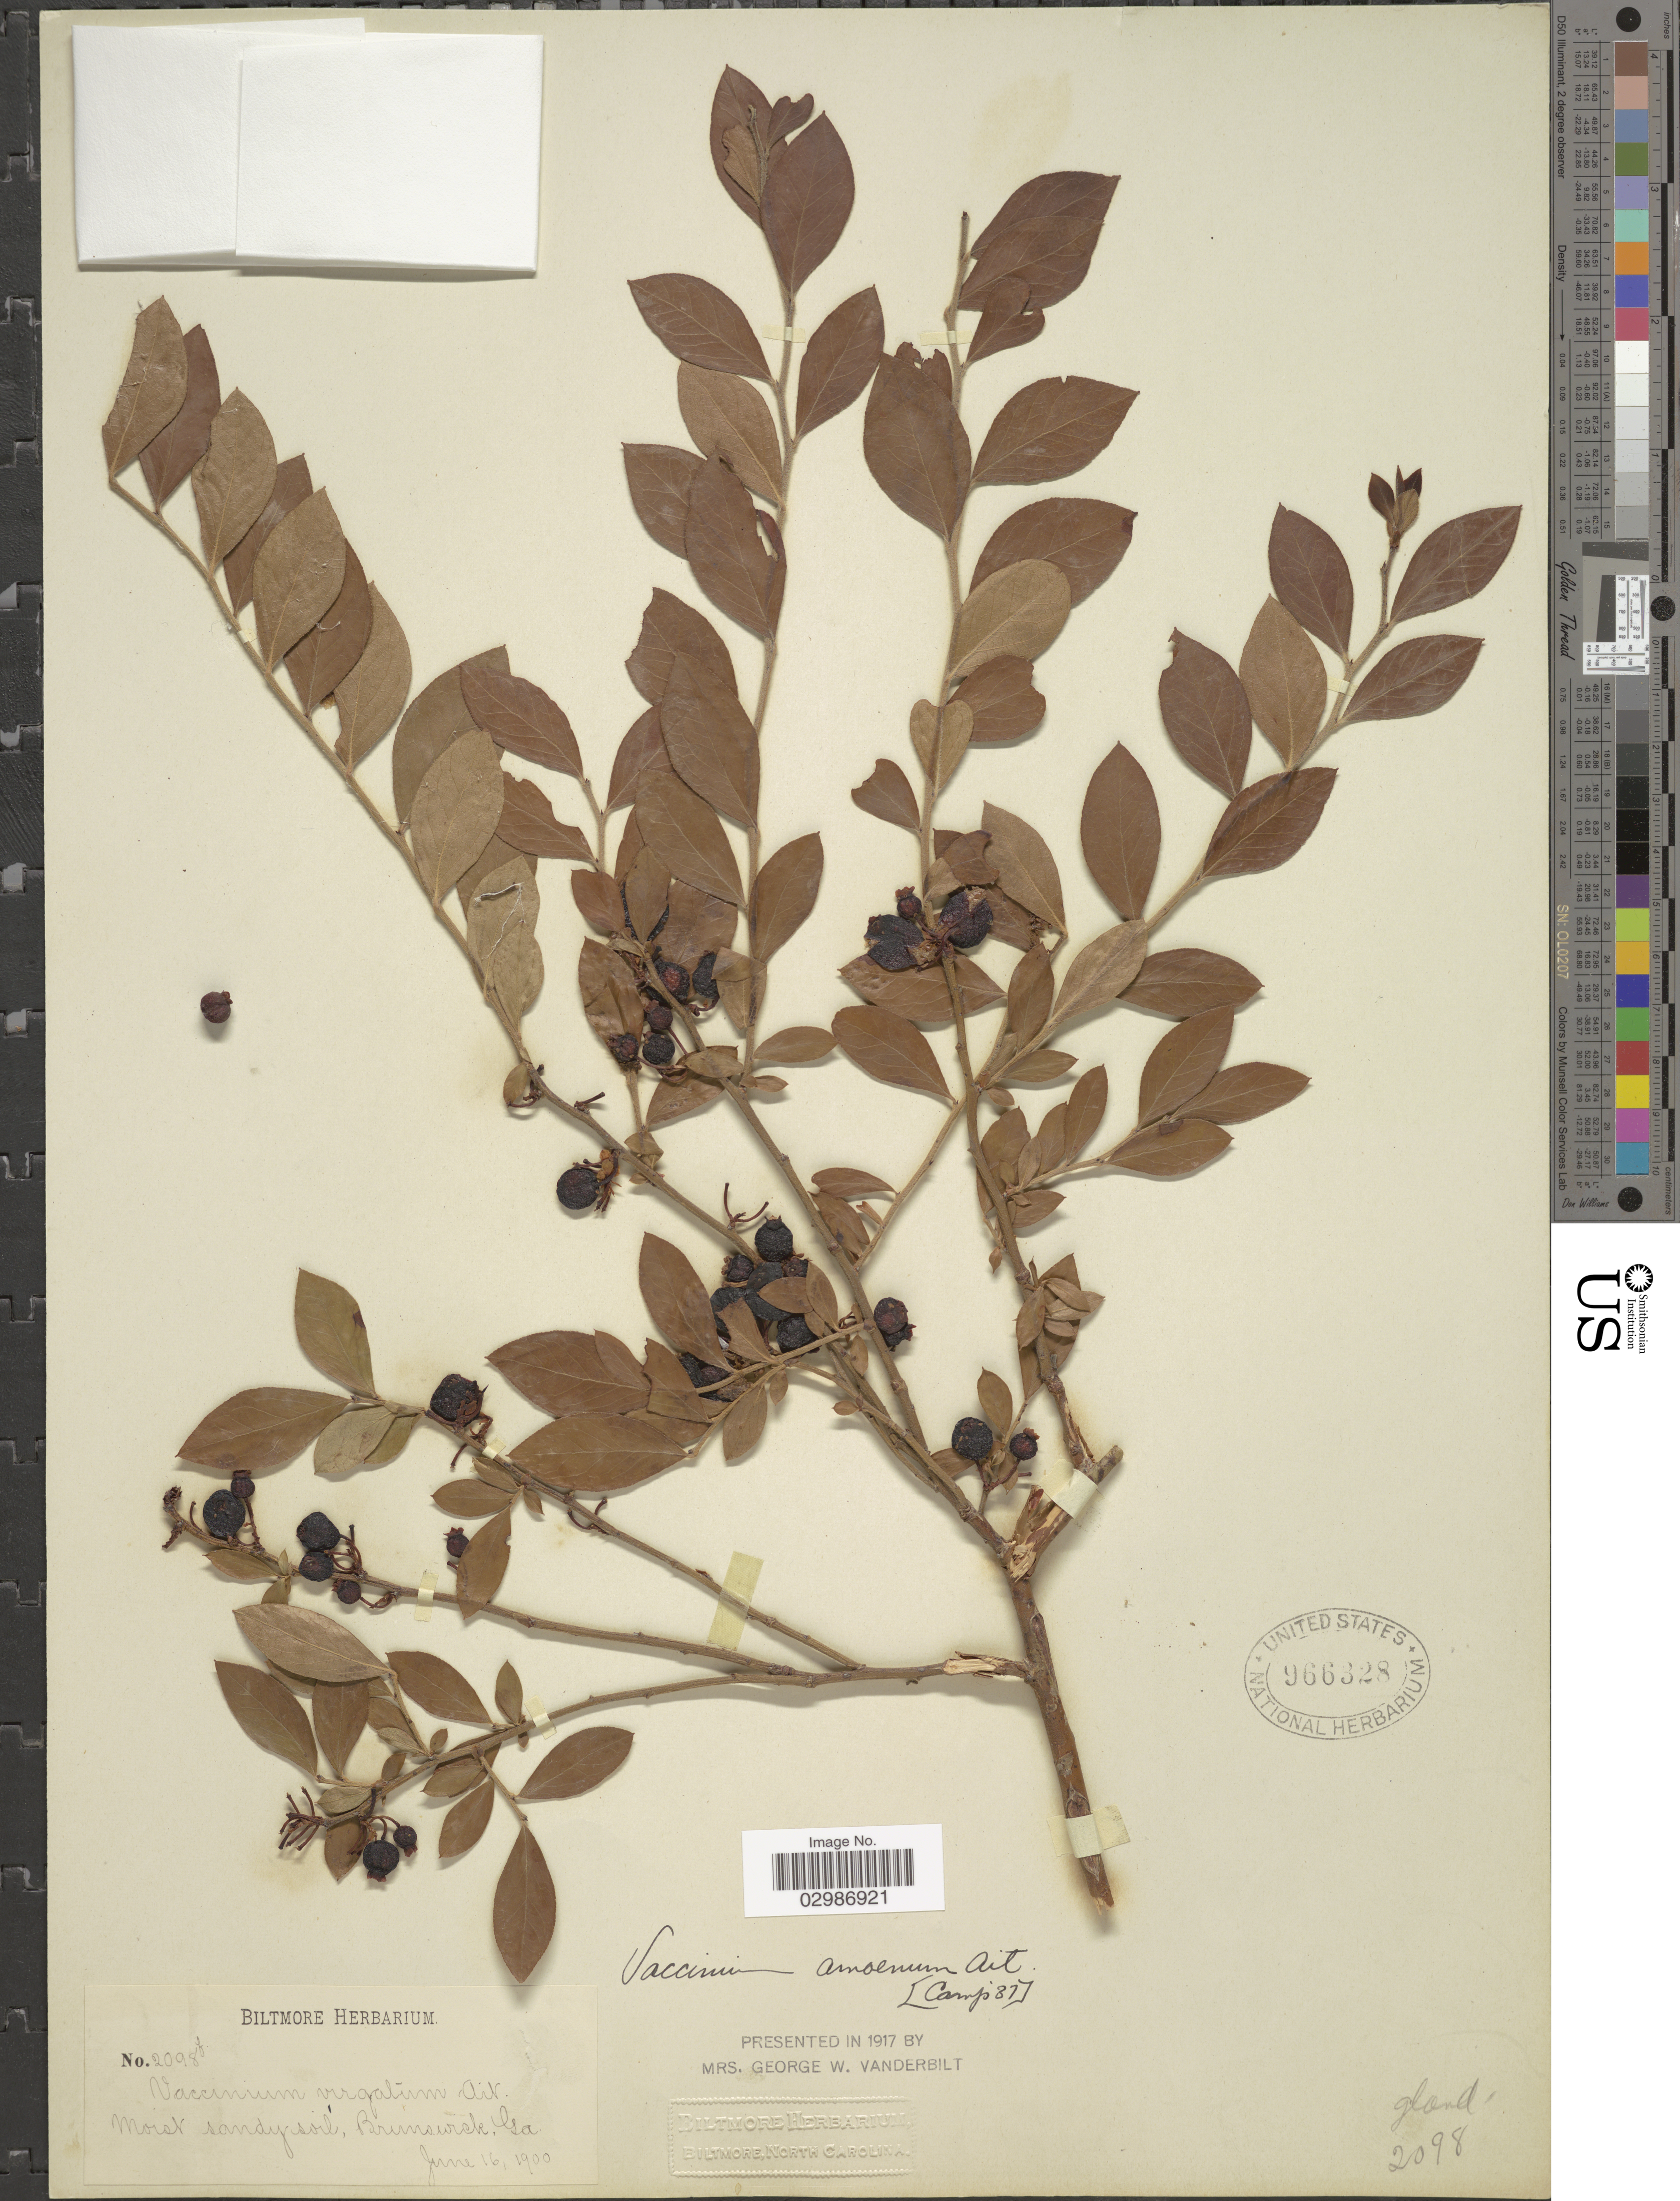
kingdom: Plantae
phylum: Tracheophyta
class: Magnoliopsida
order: Ericales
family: Ericaceae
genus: Vaccinium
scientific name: Vaccinium amoenum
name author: Aiton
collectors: ex herb. Biltmore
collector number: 2098f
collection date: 1900-06-16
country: United States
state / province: Georgia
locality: Brunswick.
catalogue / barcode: US 966328